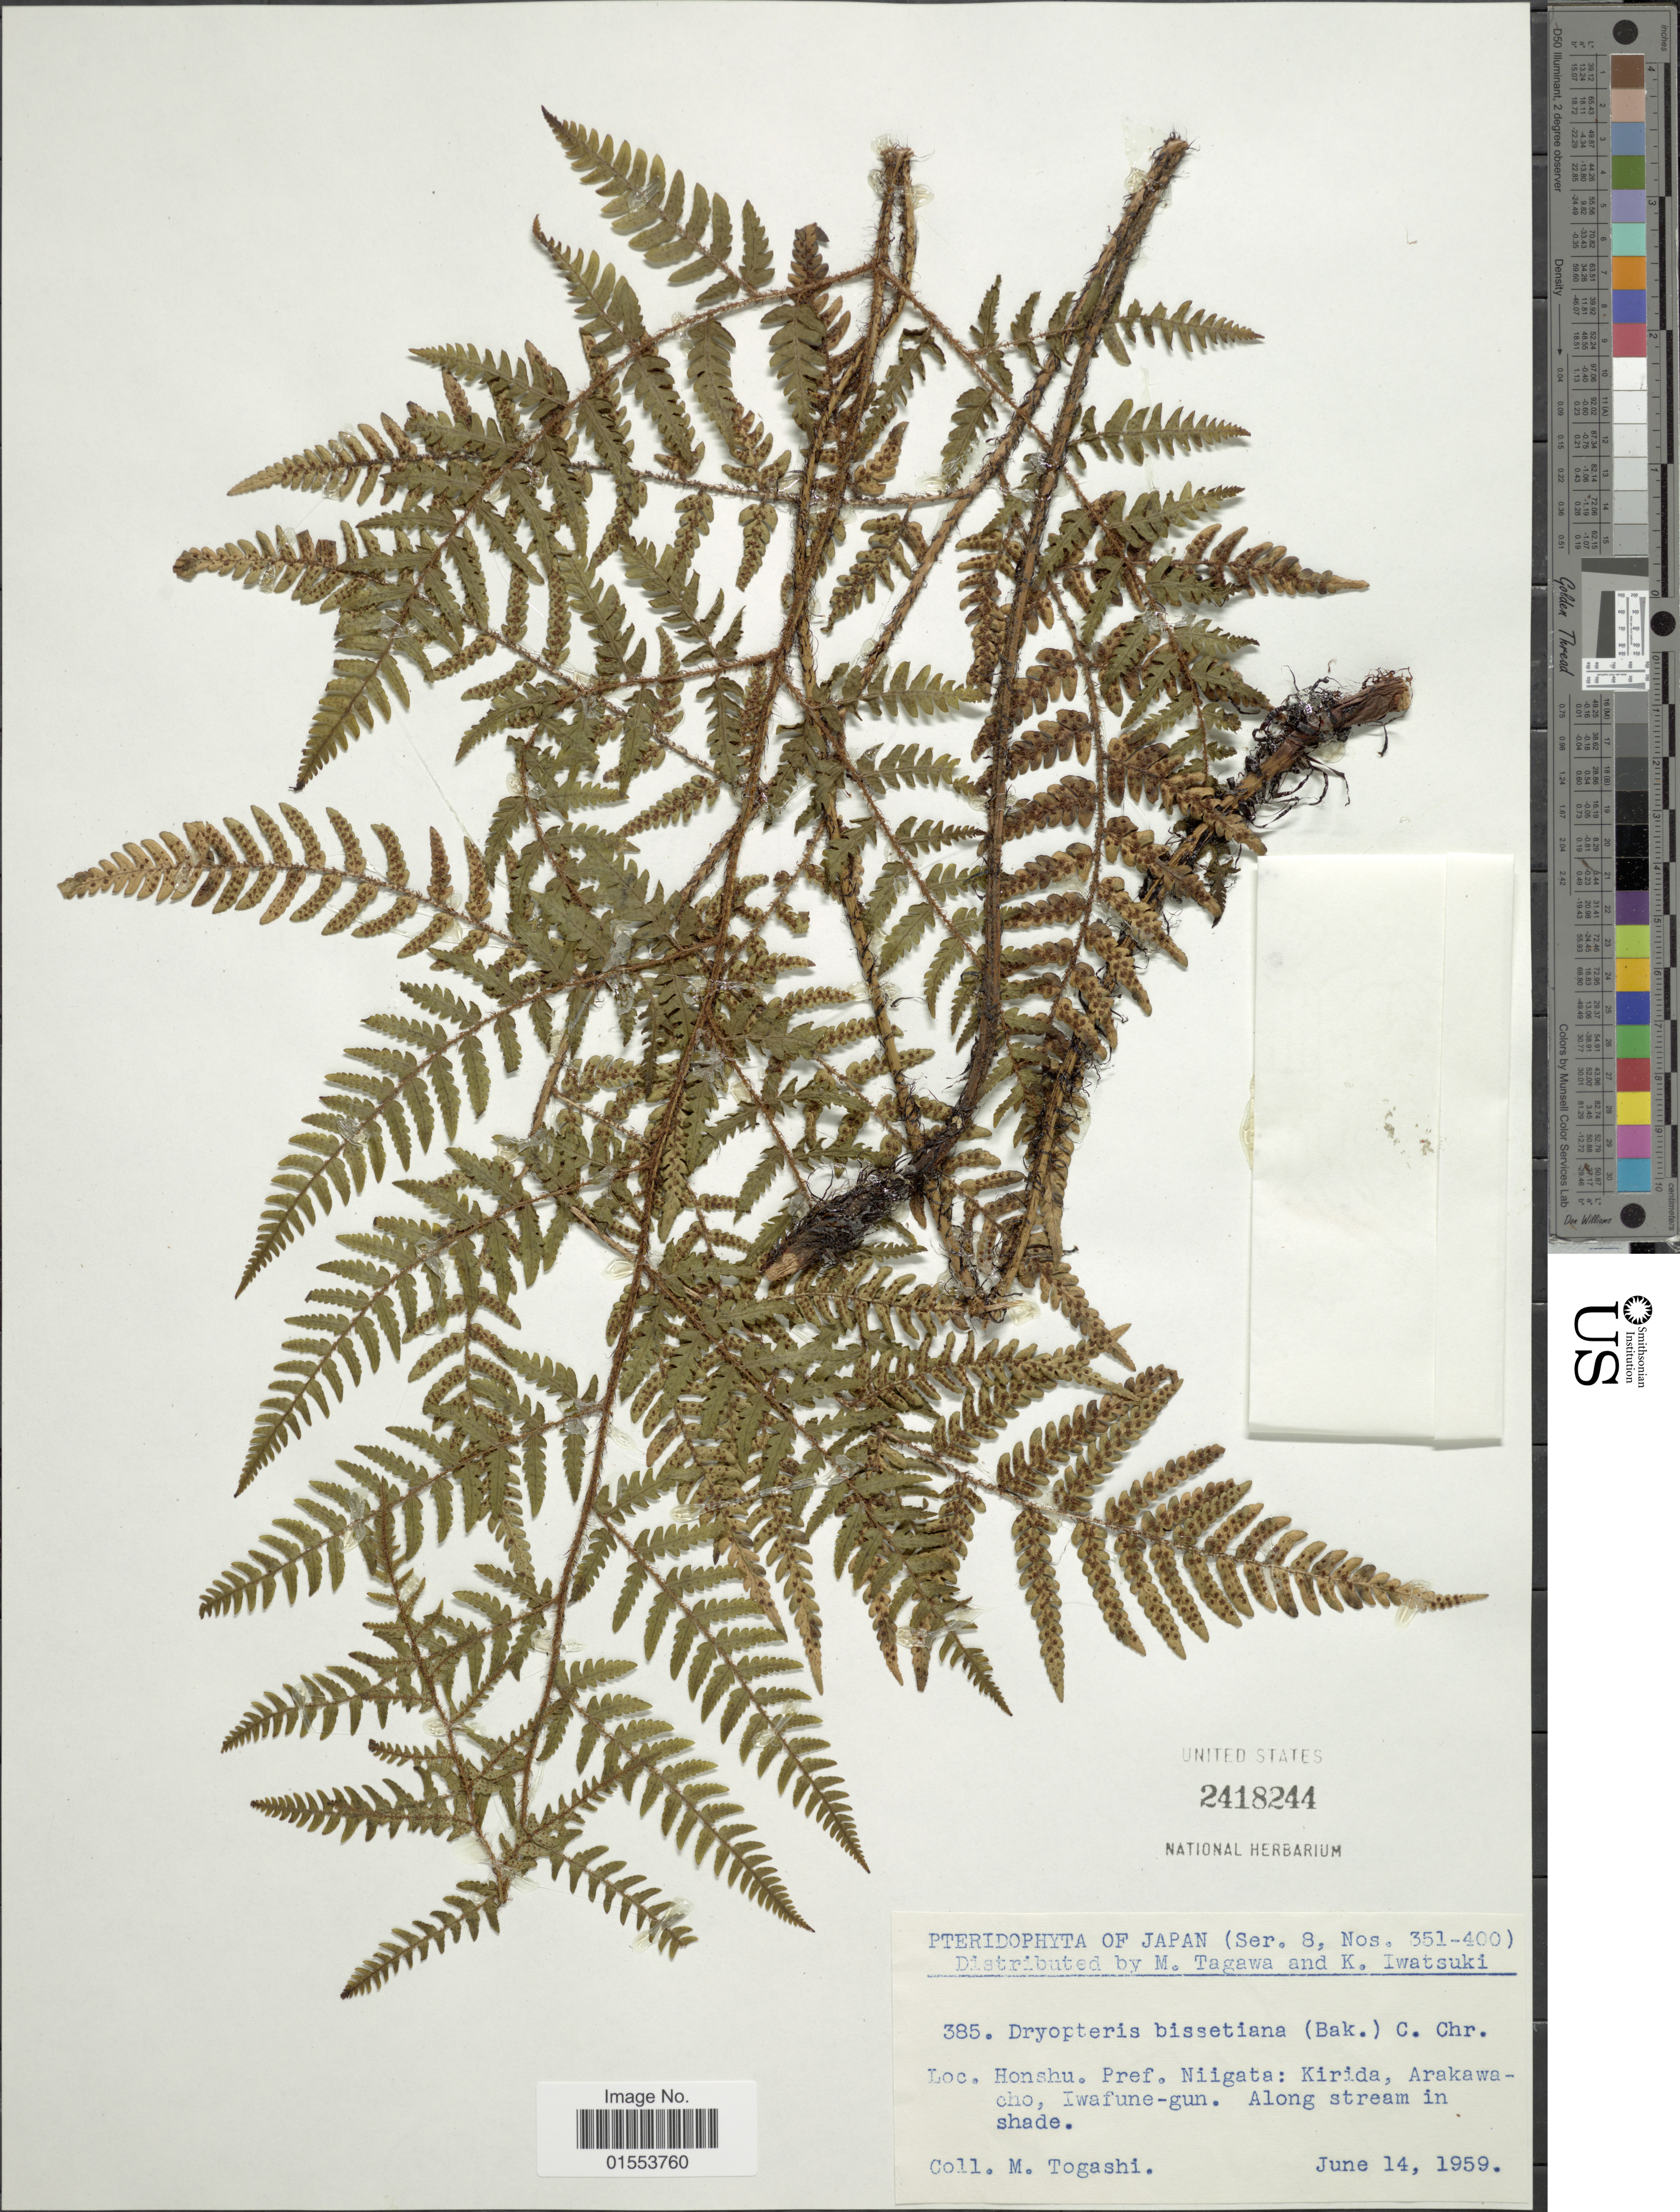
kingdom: Plantae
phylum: Tracheophyta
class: Polypodiopsida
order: Polypodiales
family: Dryopteridaceae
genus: Dryopteris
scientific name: Dryopteris bissetiana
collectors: M. Togashi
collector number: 385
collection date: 1959-06-14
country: Japan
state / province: Niigata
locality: Honshu. Pref. Niigata: Kirida, Arakawa-cho, Iwafune-gun.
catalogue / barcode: US 2418244